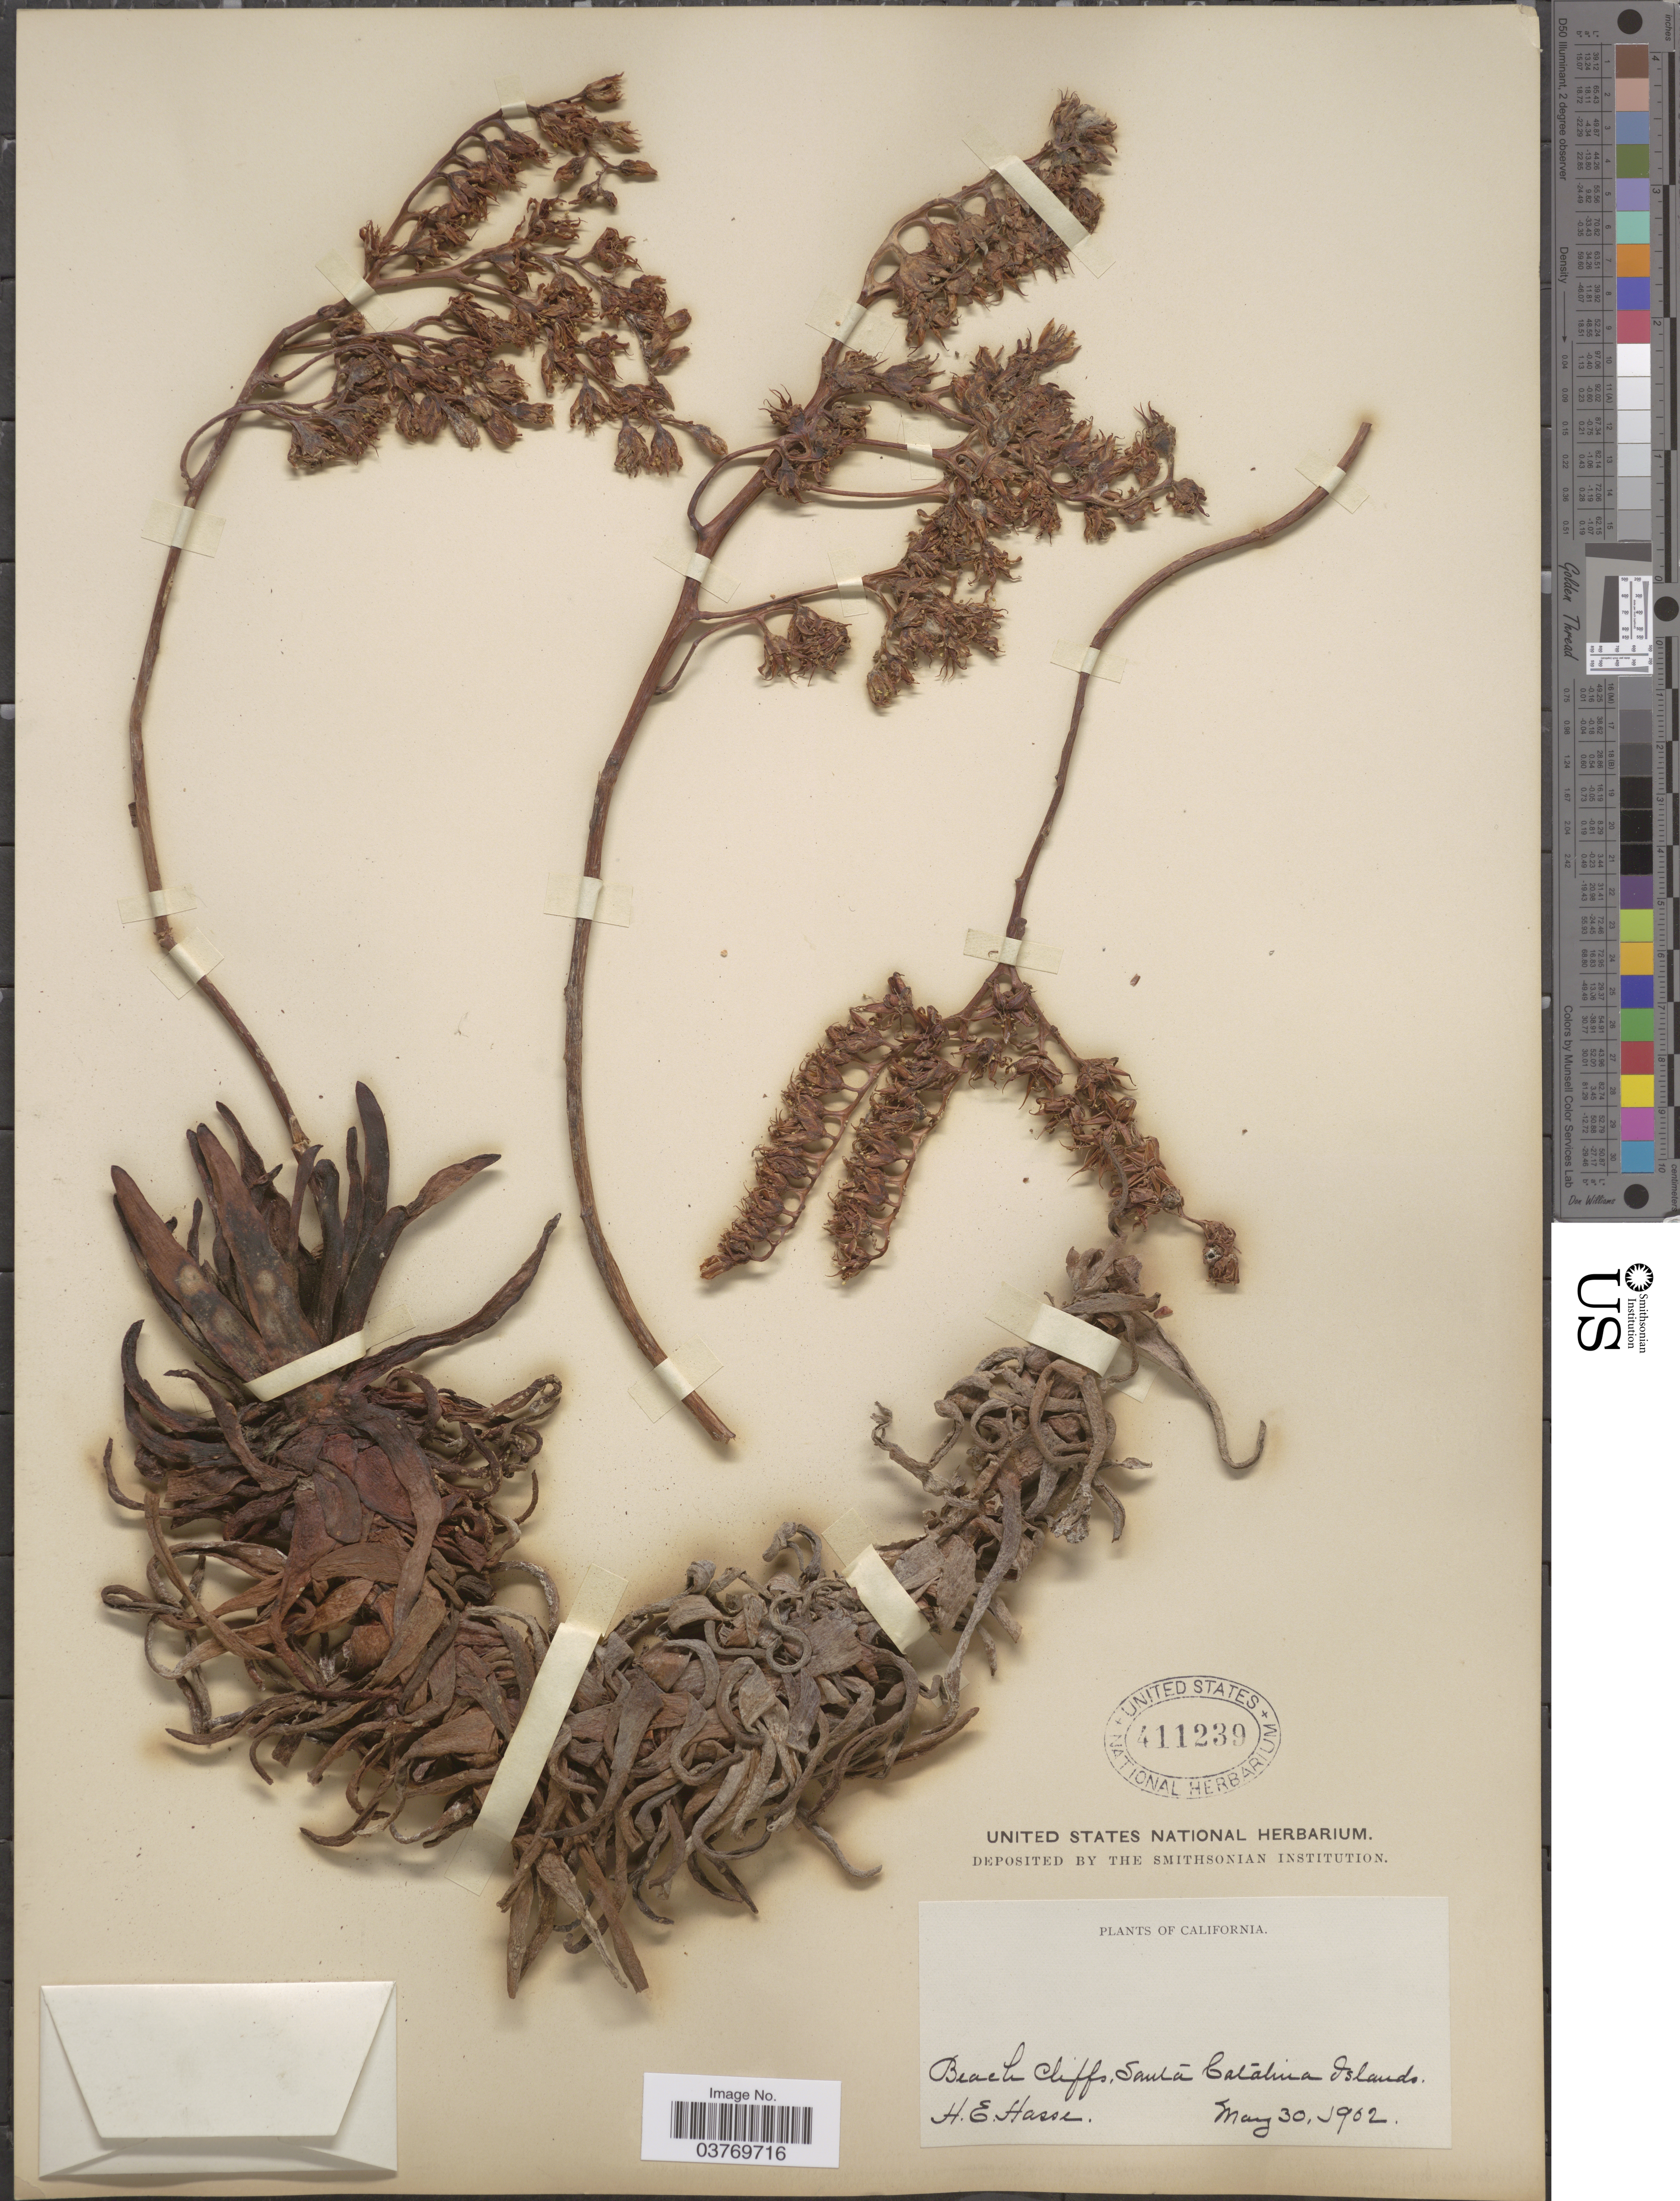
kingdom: Plantae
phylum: Tracheophyta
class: Magnoliopsida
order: Saxifragales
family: Crassulaceae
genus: Dudleya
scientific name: Dudleya hassei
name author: (Rose) Moran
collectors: H. E. Hasse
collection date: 1902-05-30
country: United States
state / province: California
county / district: Los Angeles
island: Santa Catalina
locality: Beach Cliffs, Santa Catalina Islands.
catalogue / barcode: US 411239